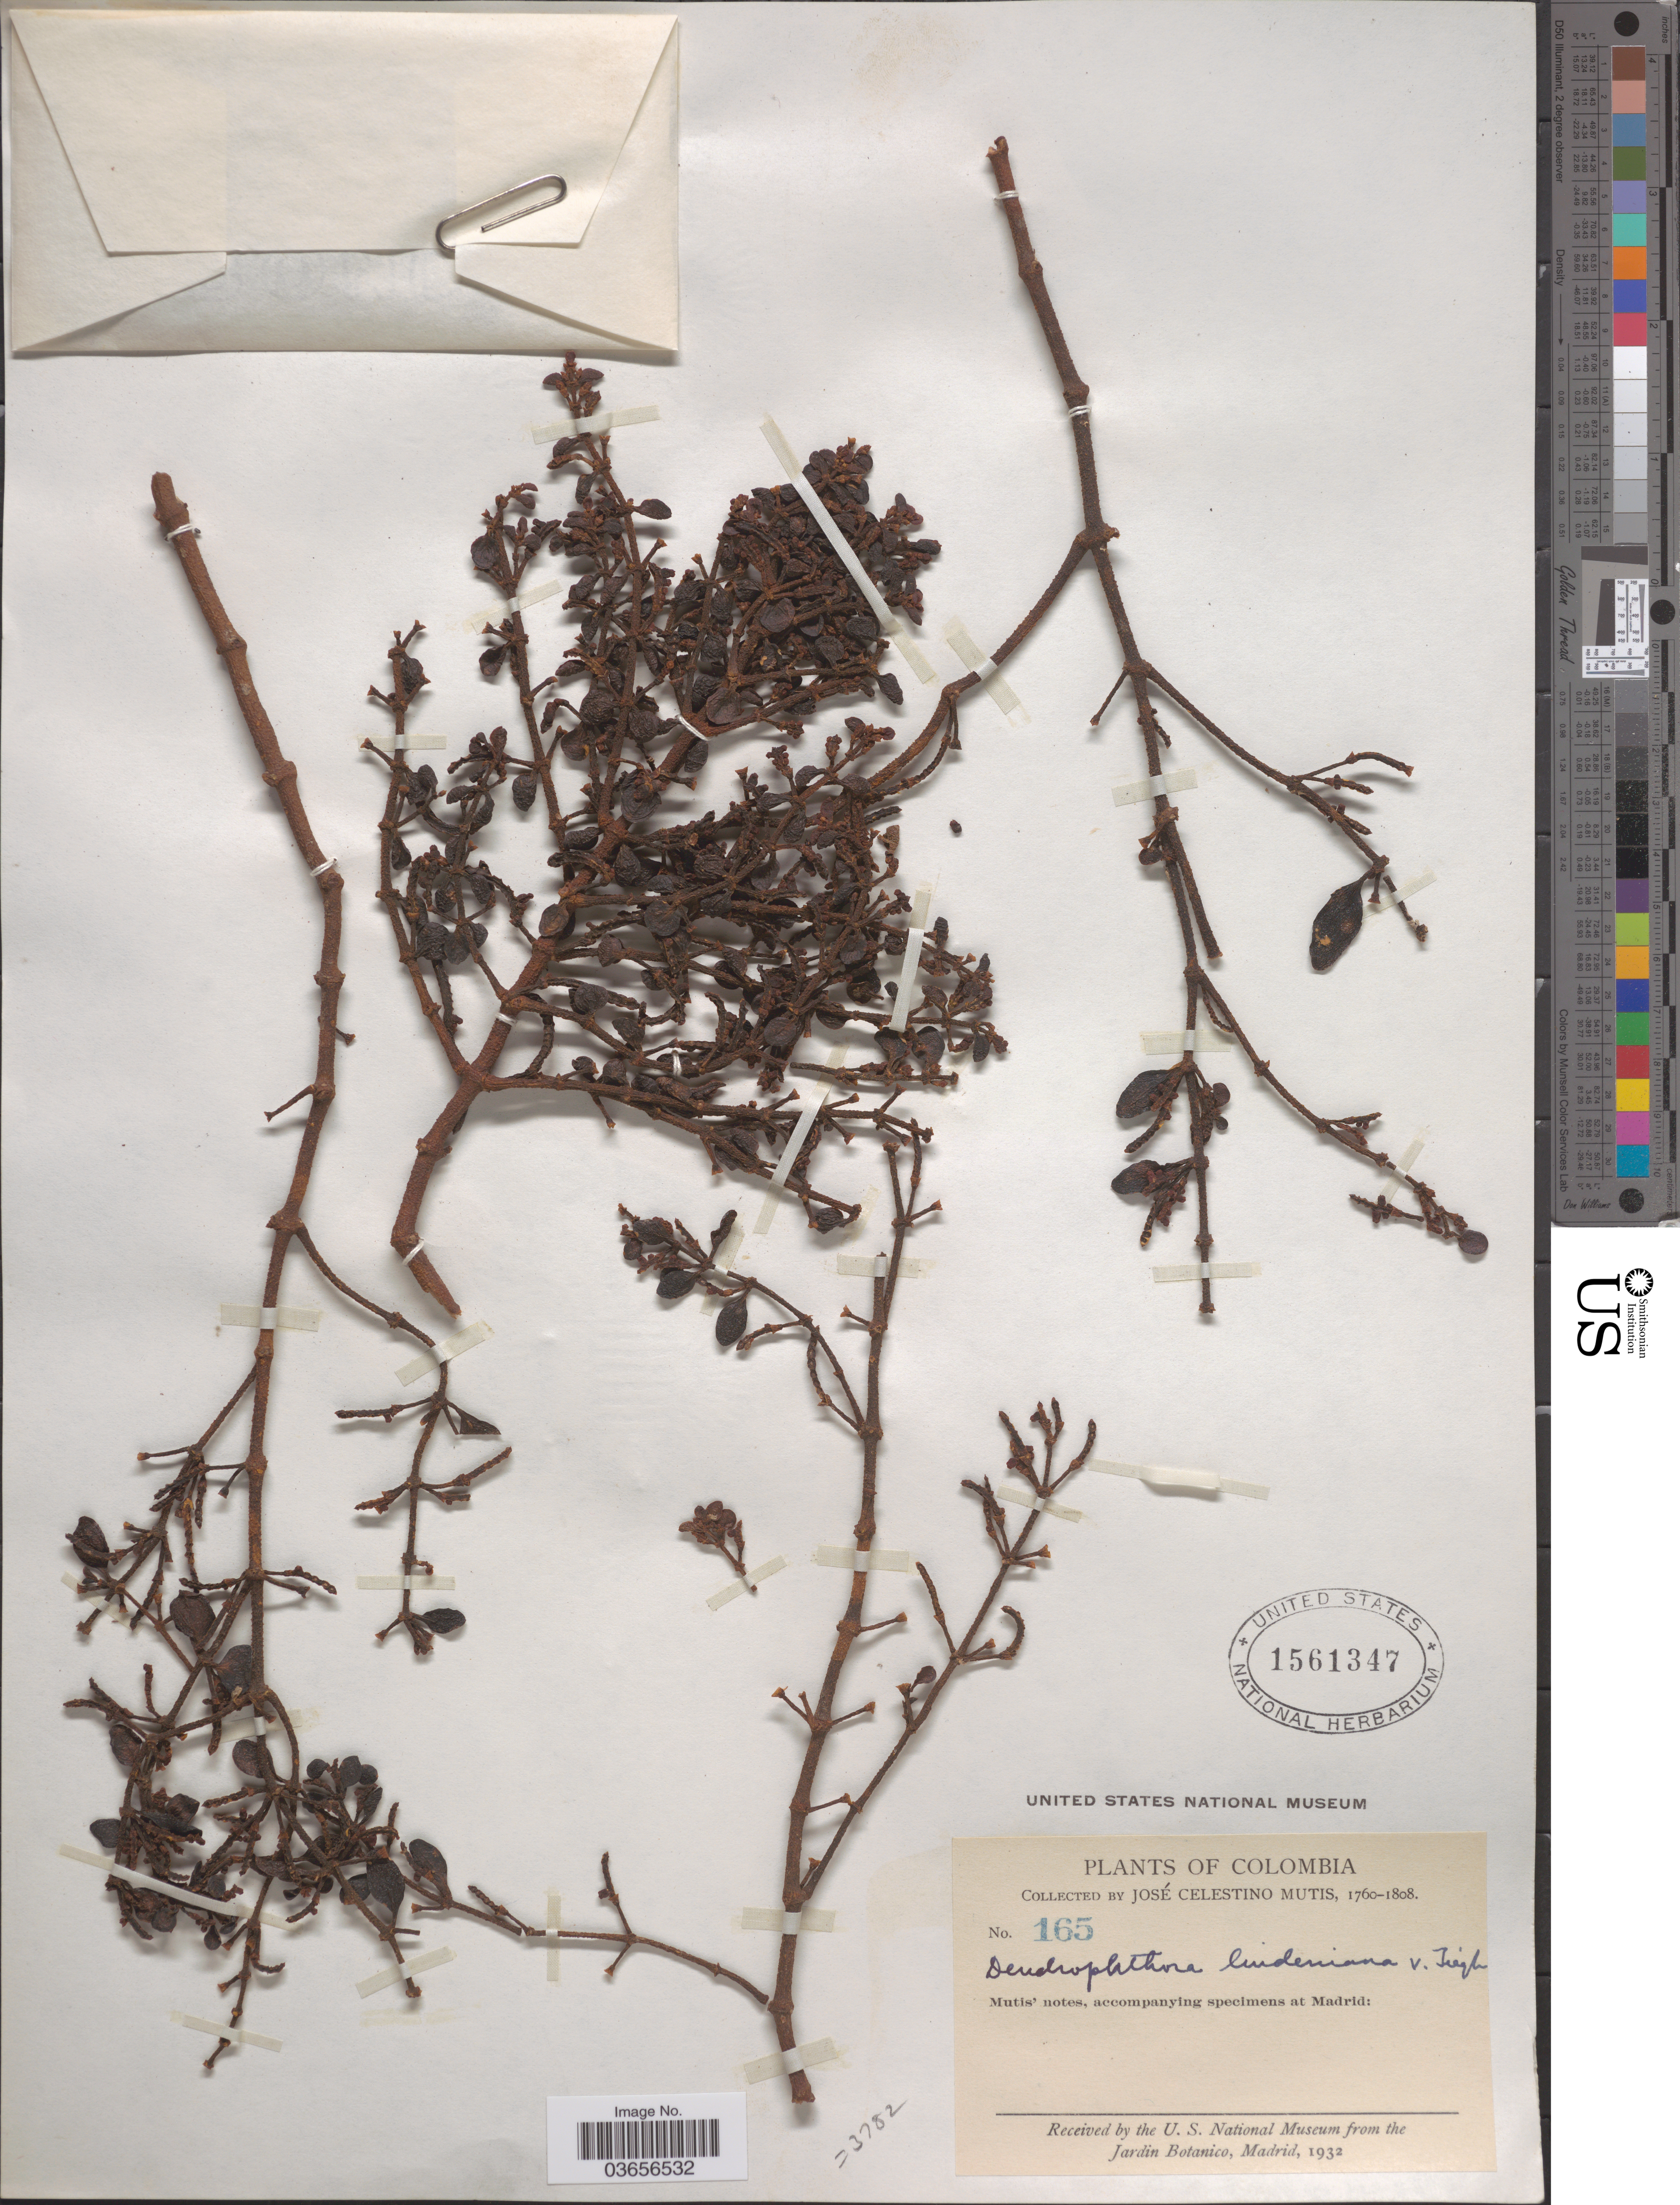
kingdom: Plantae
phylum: Tracheophyta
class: Magnoliopsida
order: Santalales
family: Viscaceae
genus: Dendrophthora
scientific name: Dendrophthora lindeniana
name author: Tiegh.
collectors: J. C. B. Mutis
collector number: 165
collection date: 1760/1808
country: Colombia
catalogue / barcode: US 1561347